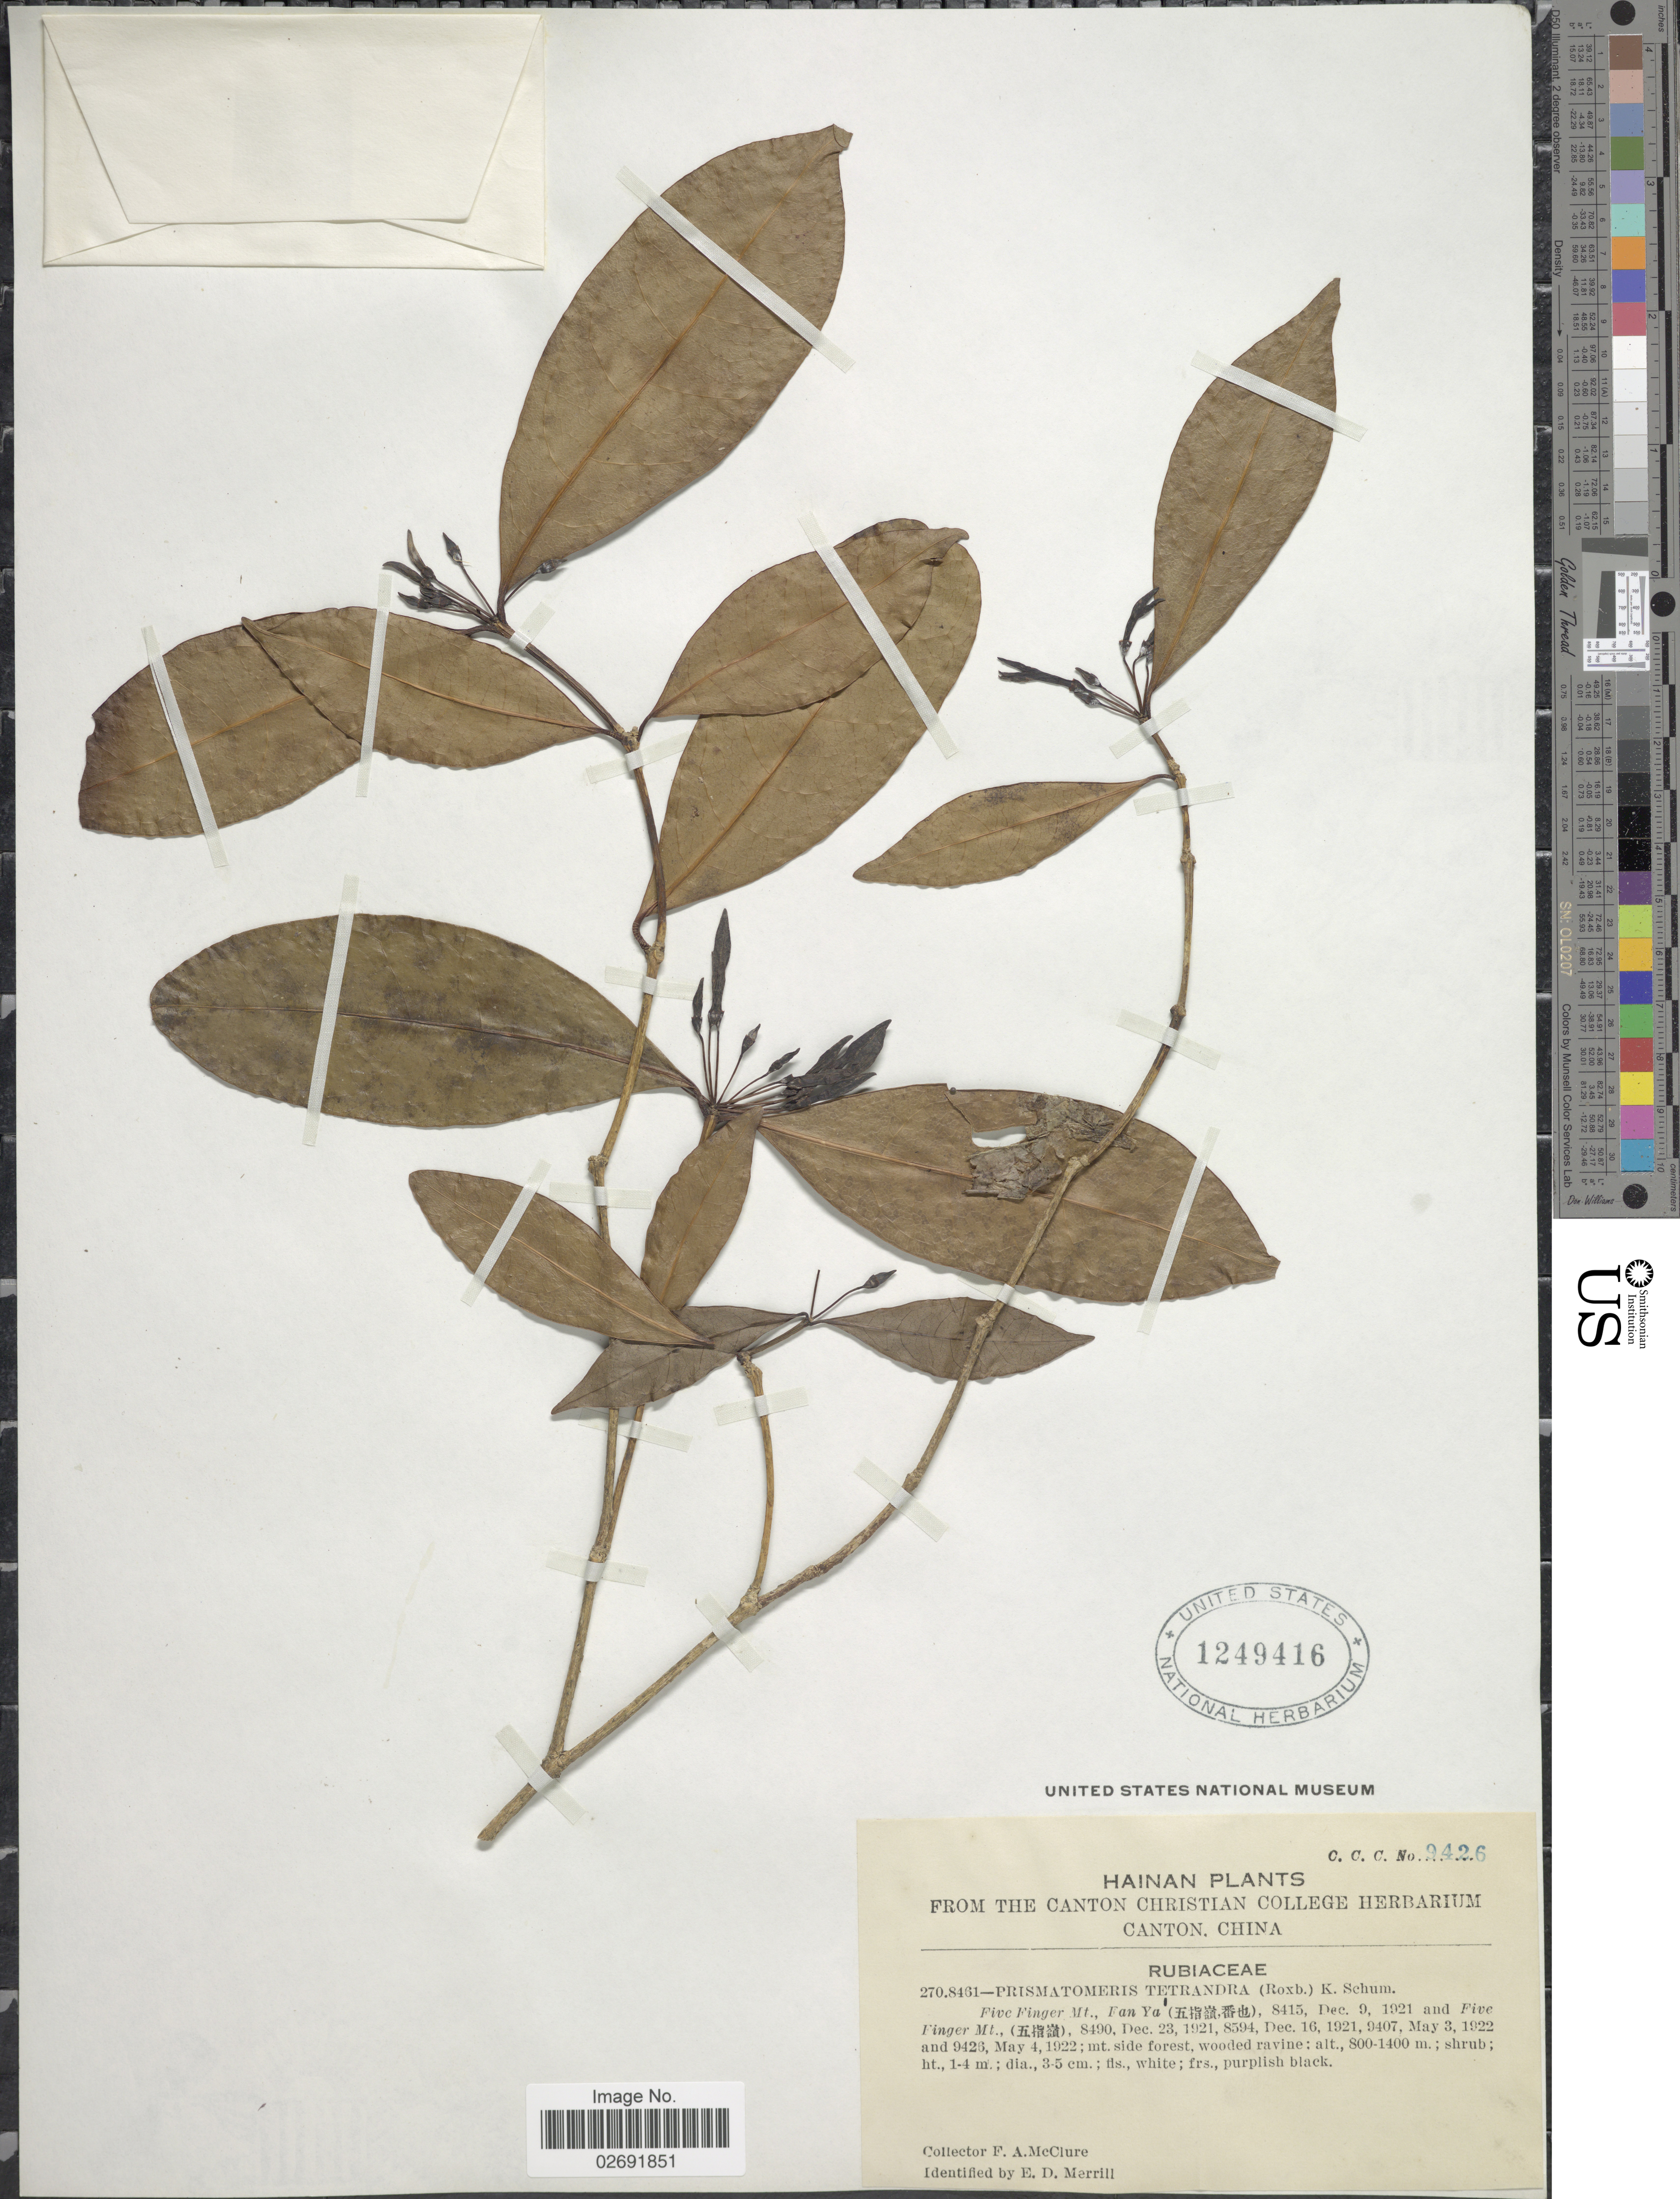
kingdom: Plantae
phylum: Tracheophyta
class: Magnoliopsida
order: Gentianales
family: Rubiaceae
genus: Prismatomeris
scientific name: Prismatomeris tetrandra subsp. tetrandra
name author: (Roxb.) K. Schum.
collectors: F. A. McClure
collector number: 9426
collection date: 1922-05-04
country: China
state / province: Hainan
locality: Five Finger Mt., (X) mt side forest wooded ravine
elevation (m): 800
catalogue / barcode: US 1249416